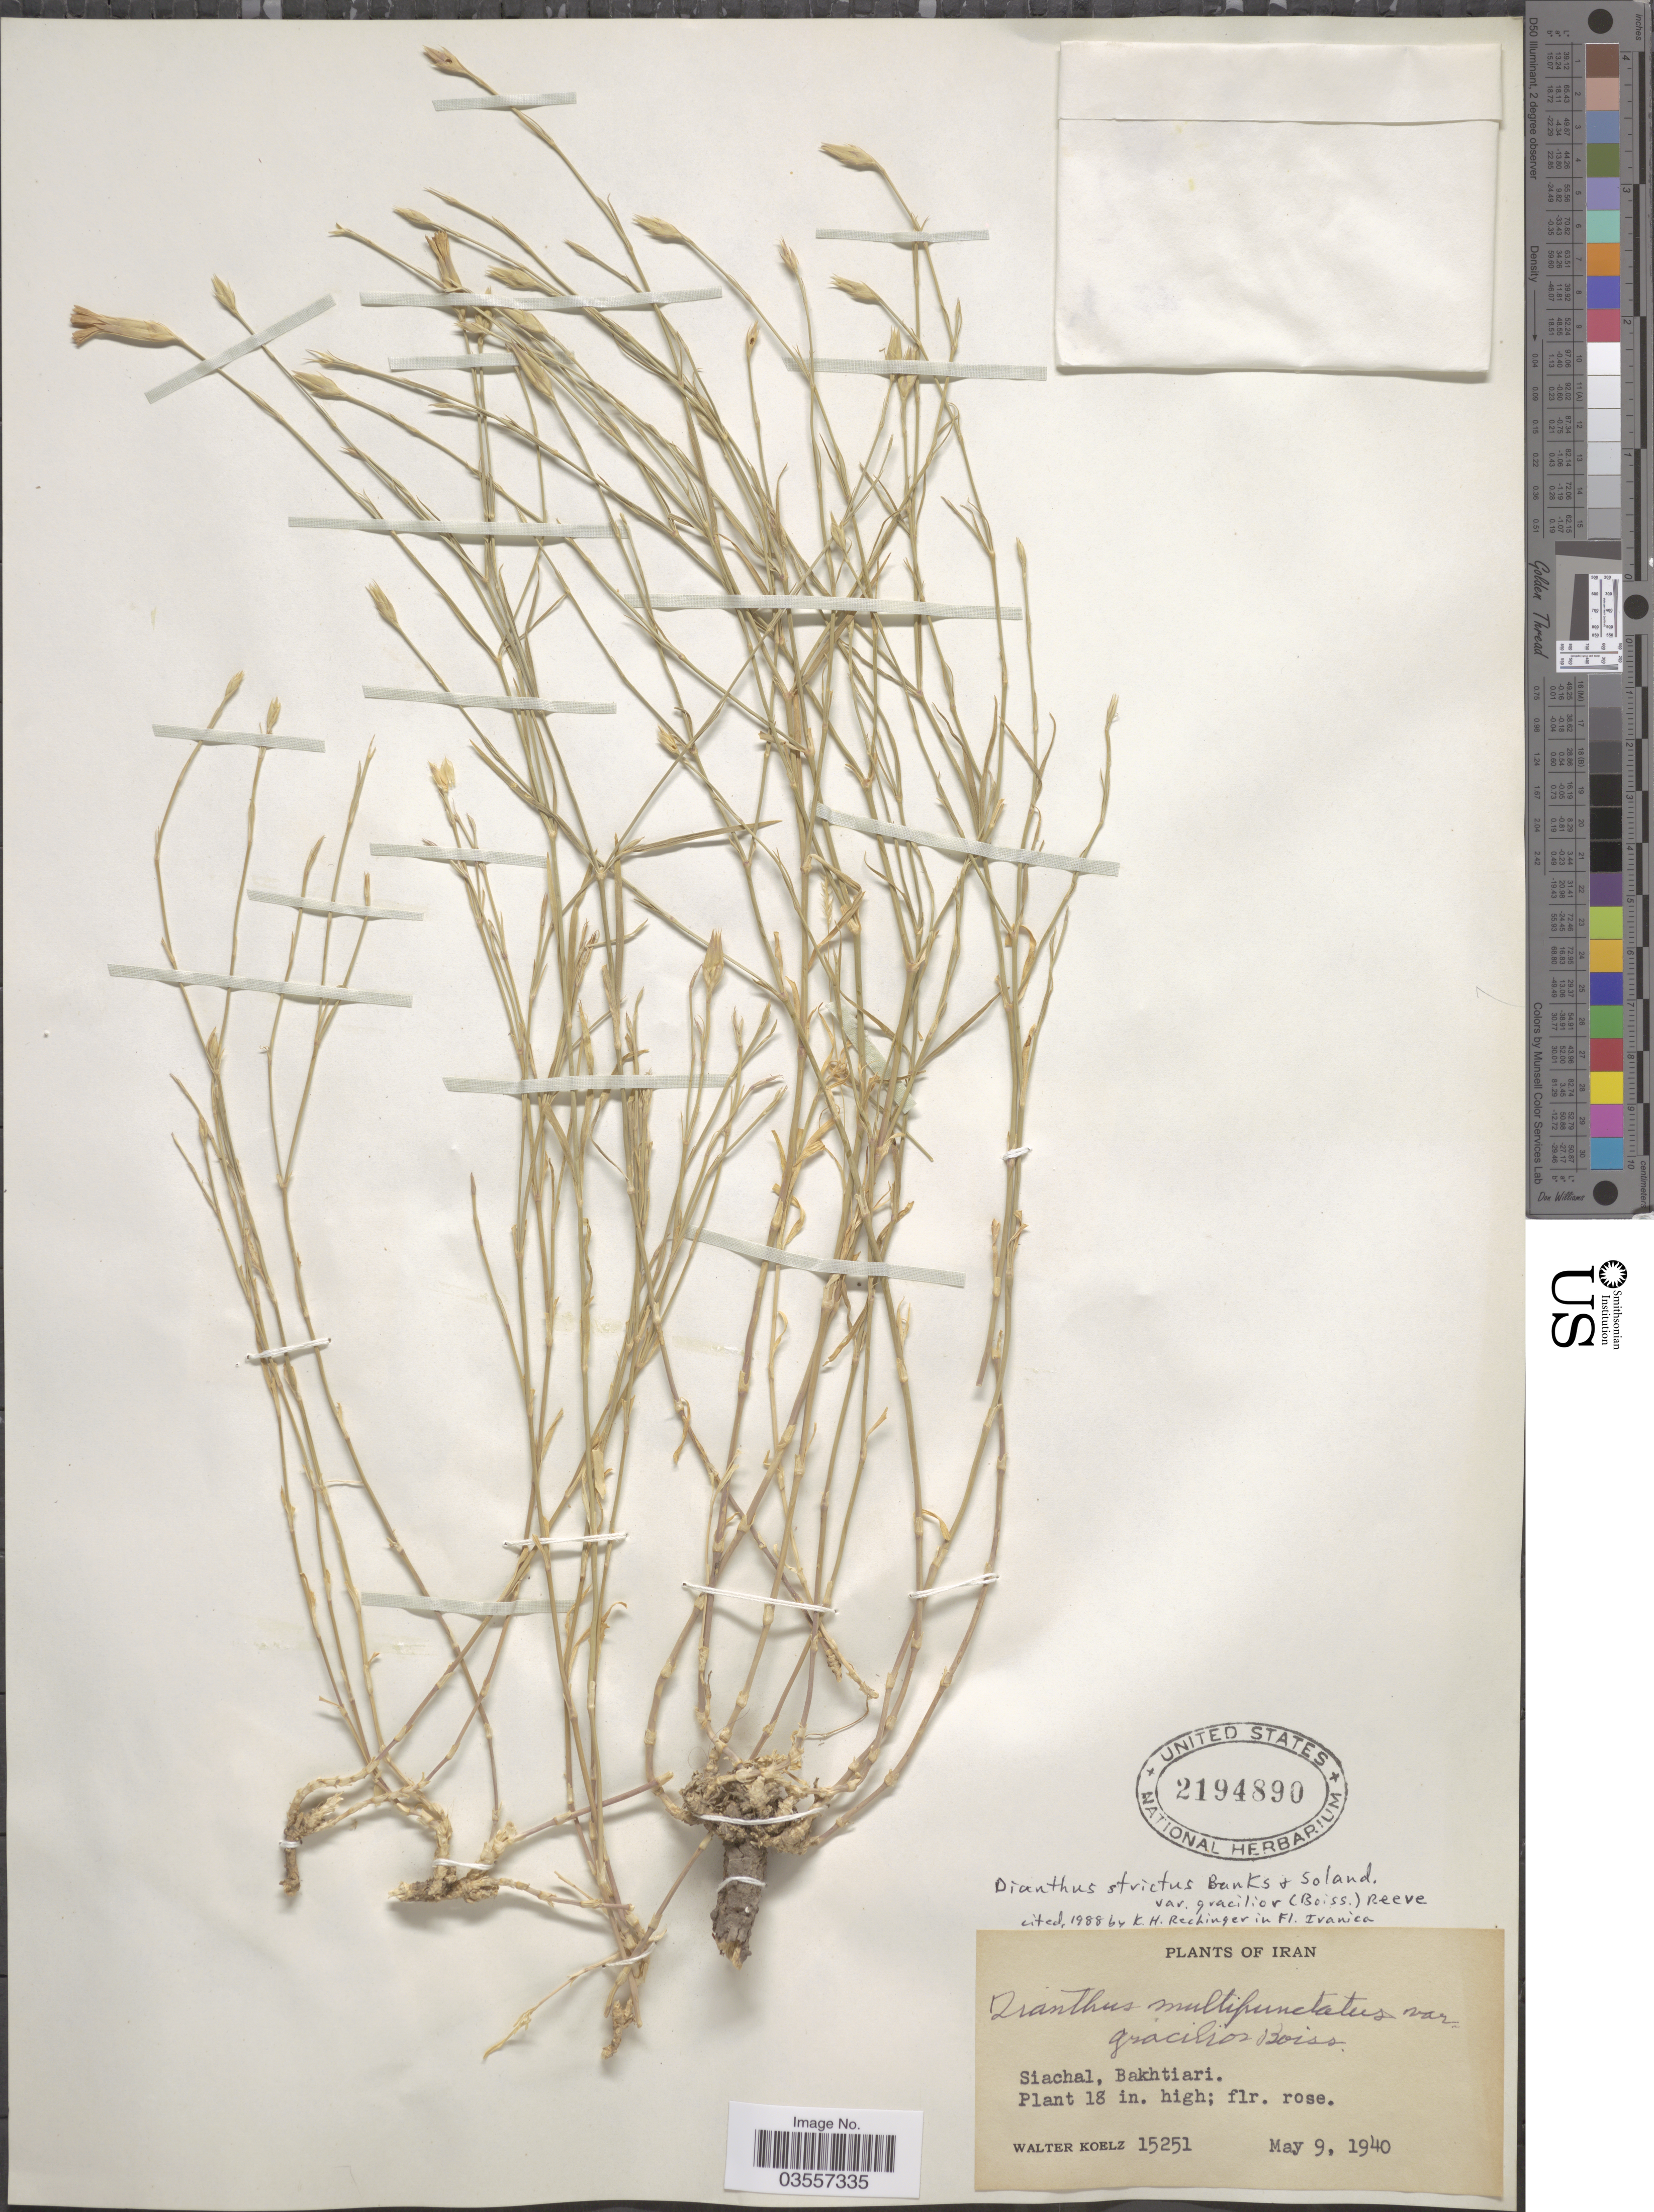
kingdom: Plantae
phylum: Tracheophyta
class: Magnoliopsida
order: Caryophyllales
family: Caryophyllaceae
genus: Dianthus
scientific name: Dianthus strictus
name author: Banks & Sol.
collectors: W. N. Koelz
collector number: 15251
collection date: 1940-05-09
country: Iran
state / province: Chahar Mahaal and Bakhtiari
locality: Siachal, Bakhtiari.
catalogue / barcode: US 2194890